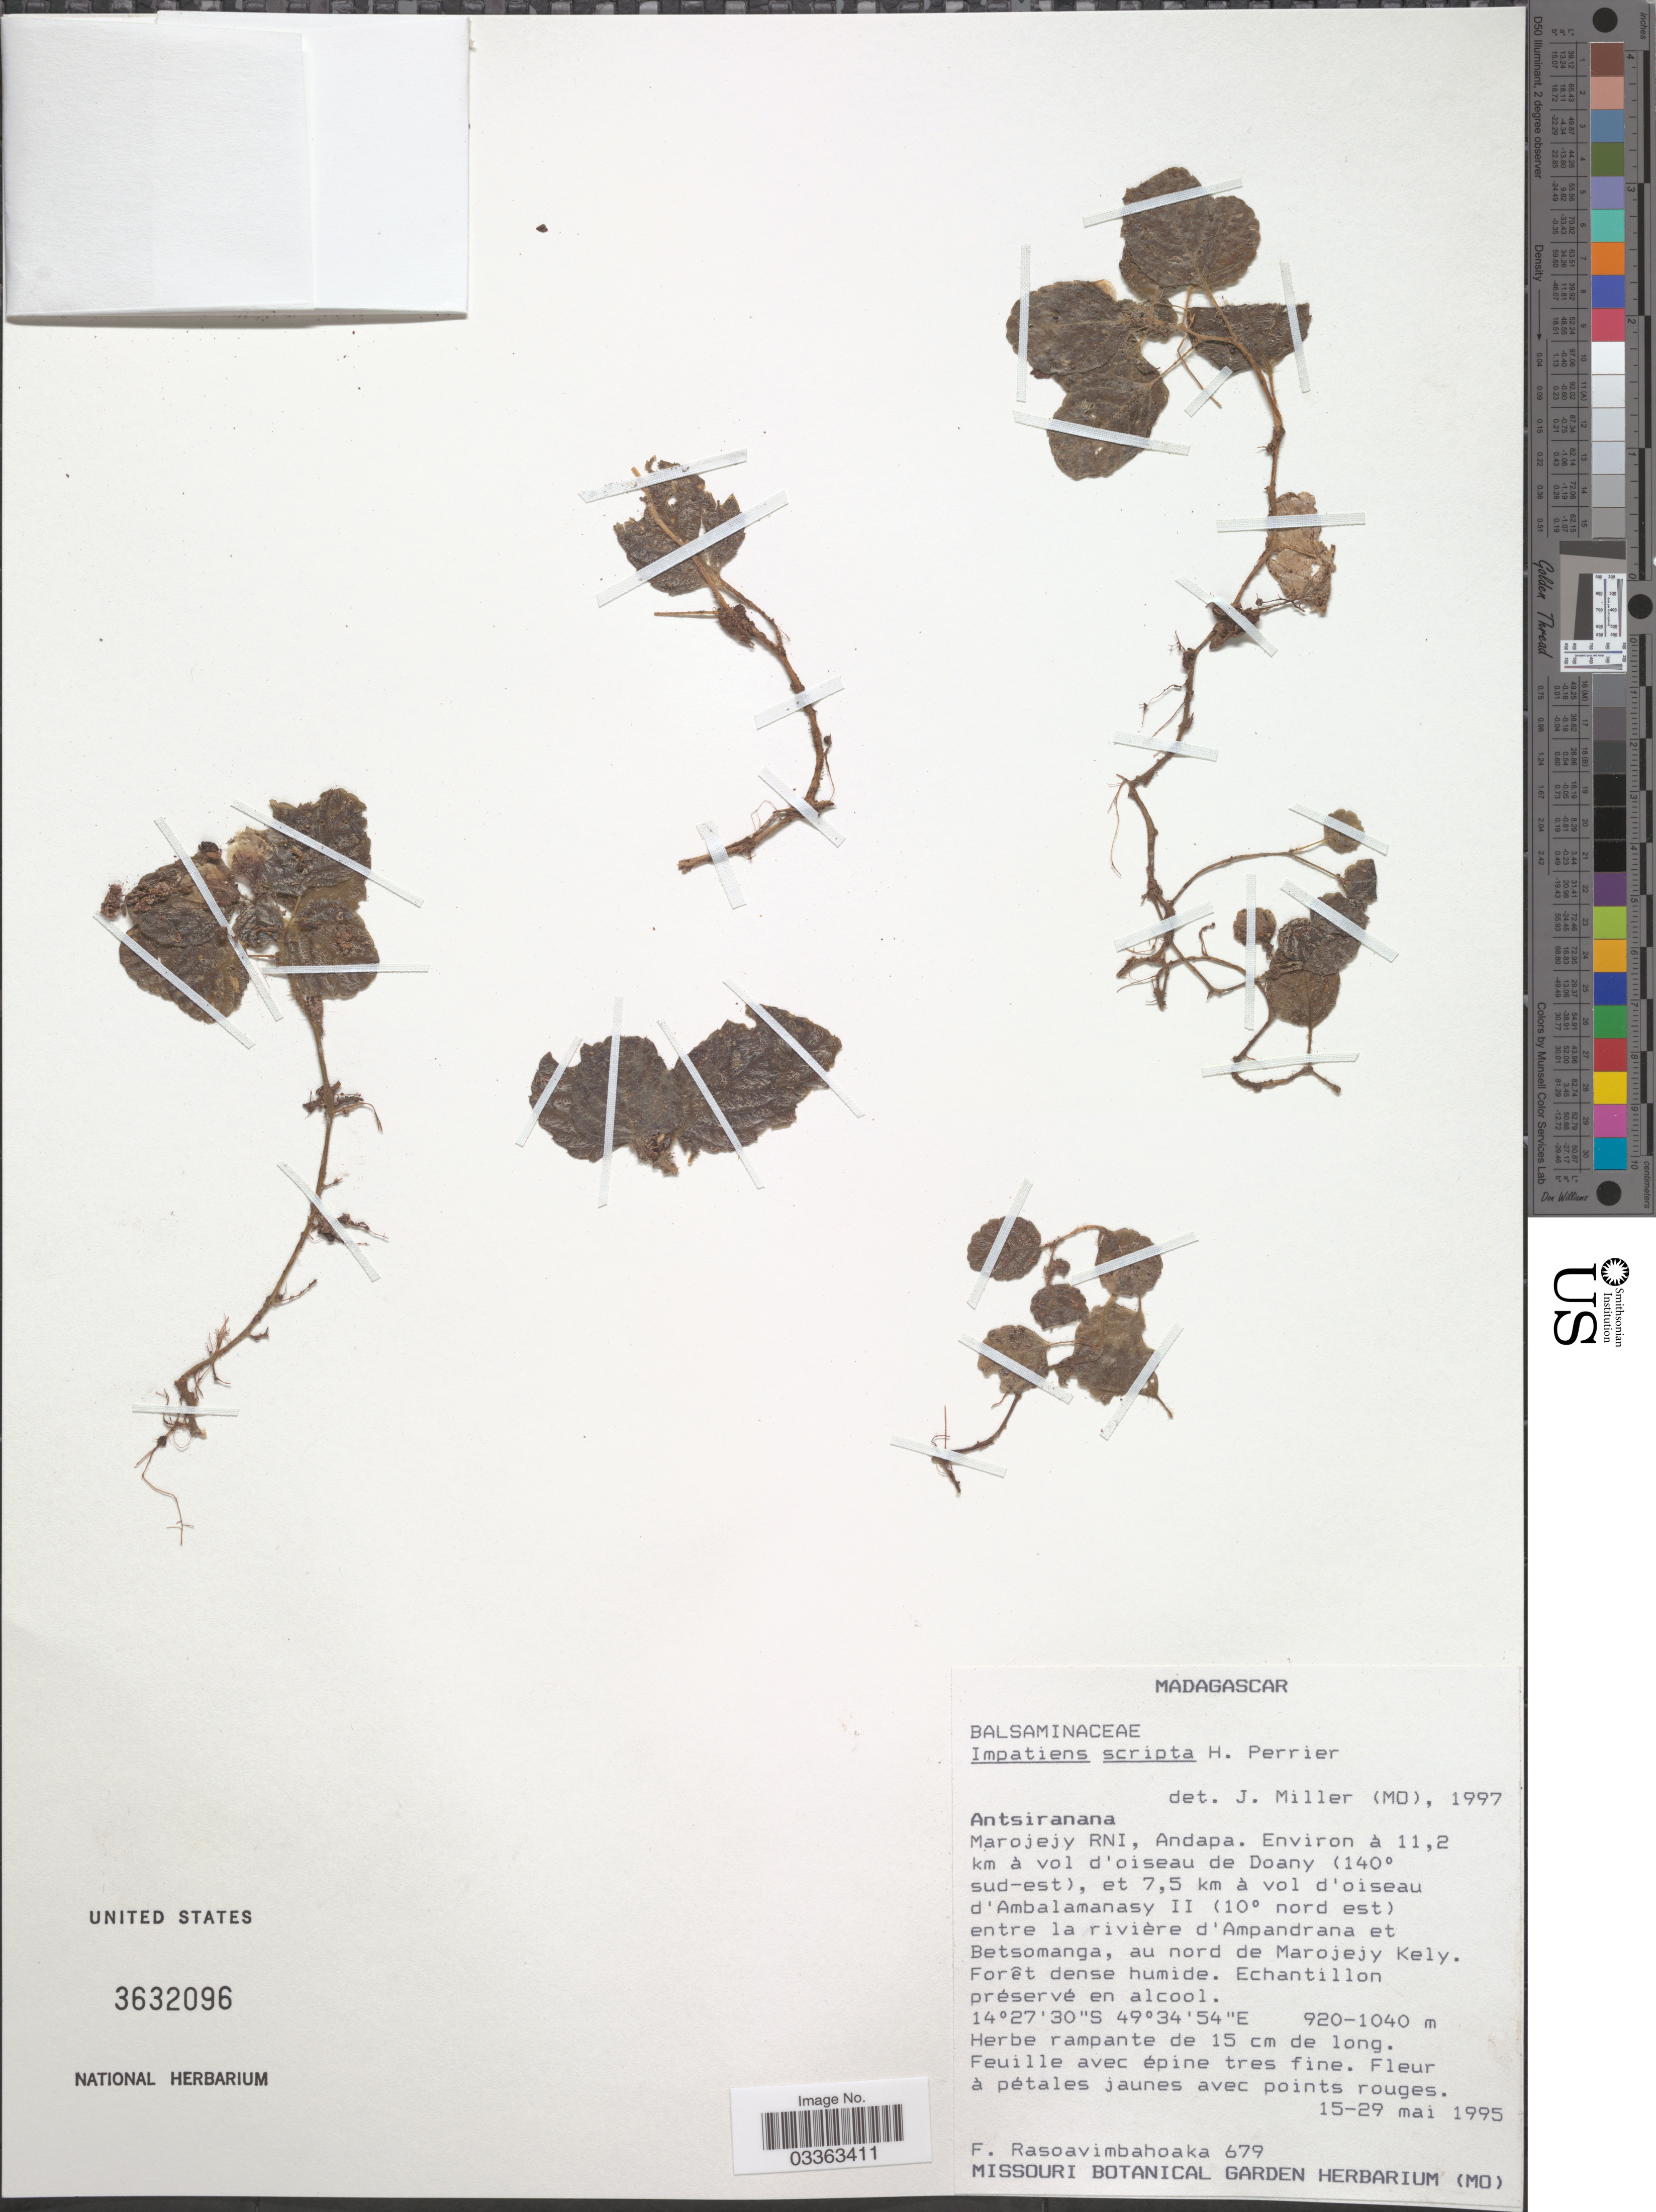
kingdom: Plantae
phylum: Tracheophyta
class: Magnoliopsida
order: Ericales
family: Balsaminaceae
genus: Impatiens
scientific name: Impatiens scripta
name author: H. Perrier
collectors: F. Rasoavimbahoaka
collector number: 679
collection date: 1995-05-15/1995-05-29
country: Madagascar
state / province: Sava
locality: Marojejy RNI, Andapa. Environ à 11.2 km à vol d'oiseau de Doany (140° sud-est), et 7.5 km à vol d'oiseau d'Ambalamanasy II (10° nord est) entre le rivière d'Ampandrana et Betsomanga, au nord de Marojejy Kely.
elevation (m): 920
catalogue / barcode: US 3632096